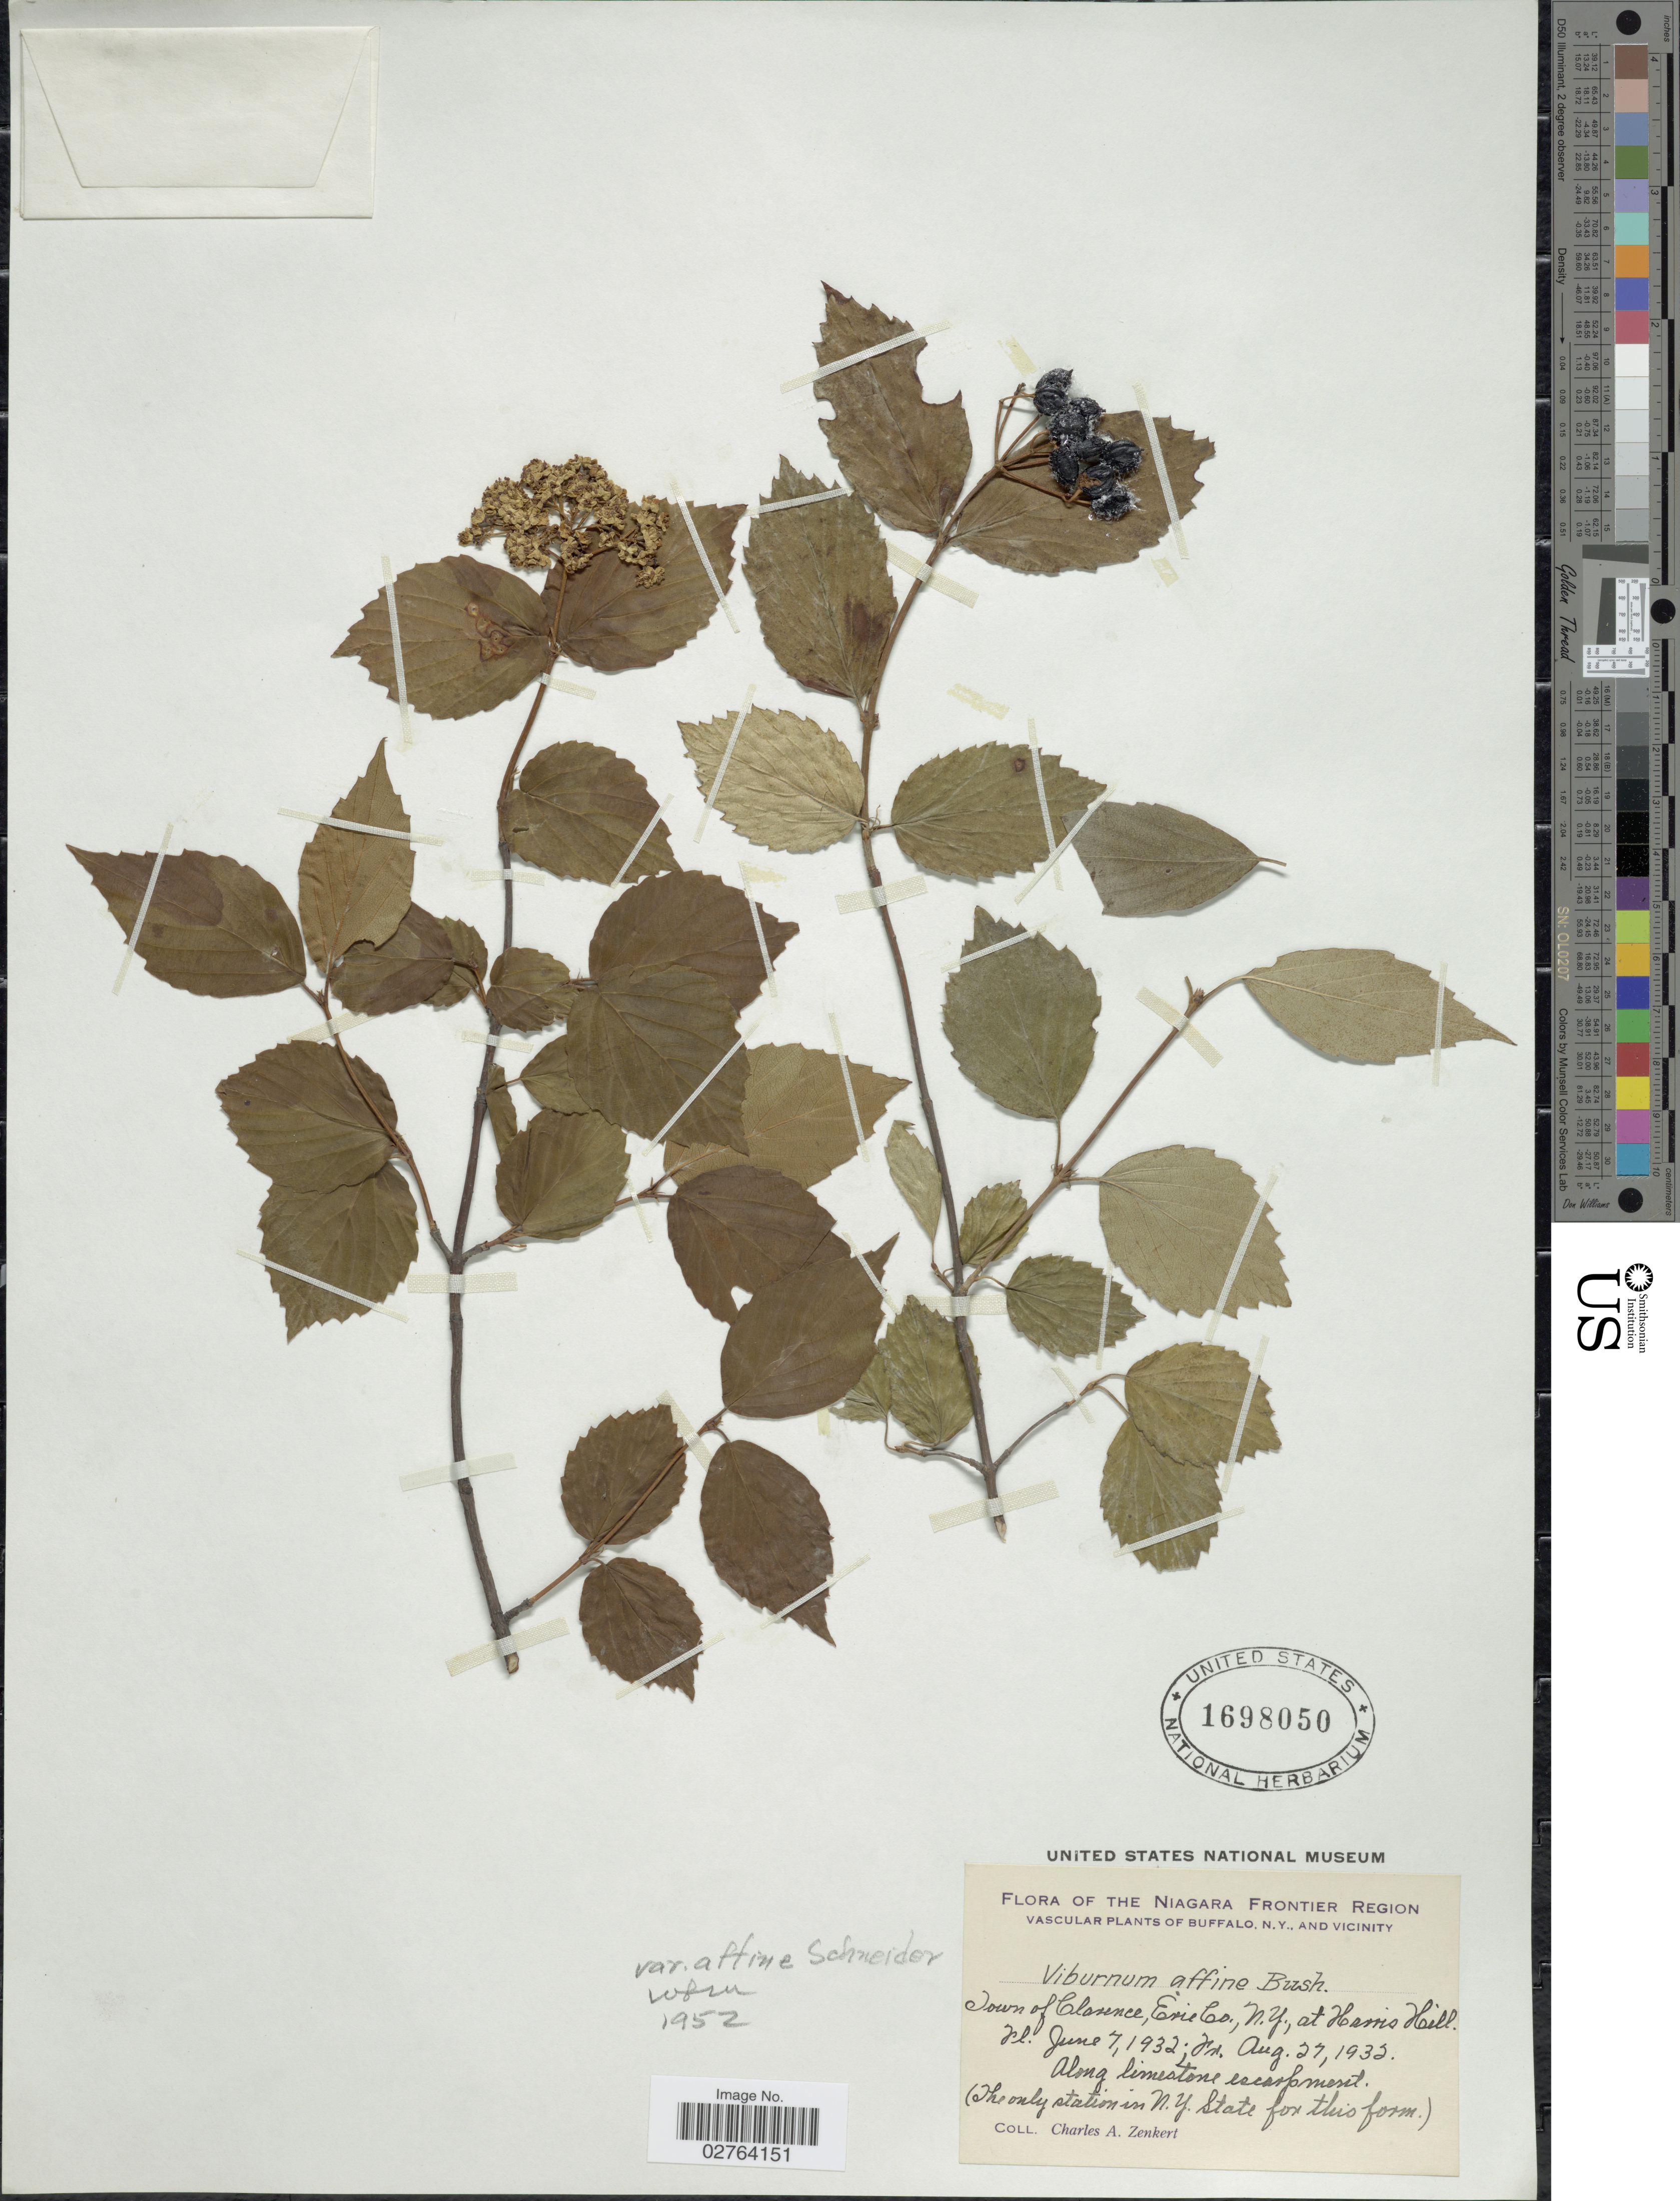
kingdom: Plantae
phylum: Tracheophyta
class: Magnoliopsida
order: Dipsacales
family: Viburnaceae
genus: Viburnum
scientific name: Viburnum rafinesqueanum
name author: Schult.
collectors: C. Zenkert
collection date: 1932-06-07/1933-08-27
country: United States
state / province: New York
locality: The Niagara Frontier Region. Buffalo, N.Y., and Vicinity. Town of Clarence, Erie Co., N.Y., at Harris Hill.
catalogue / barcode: US 1698050